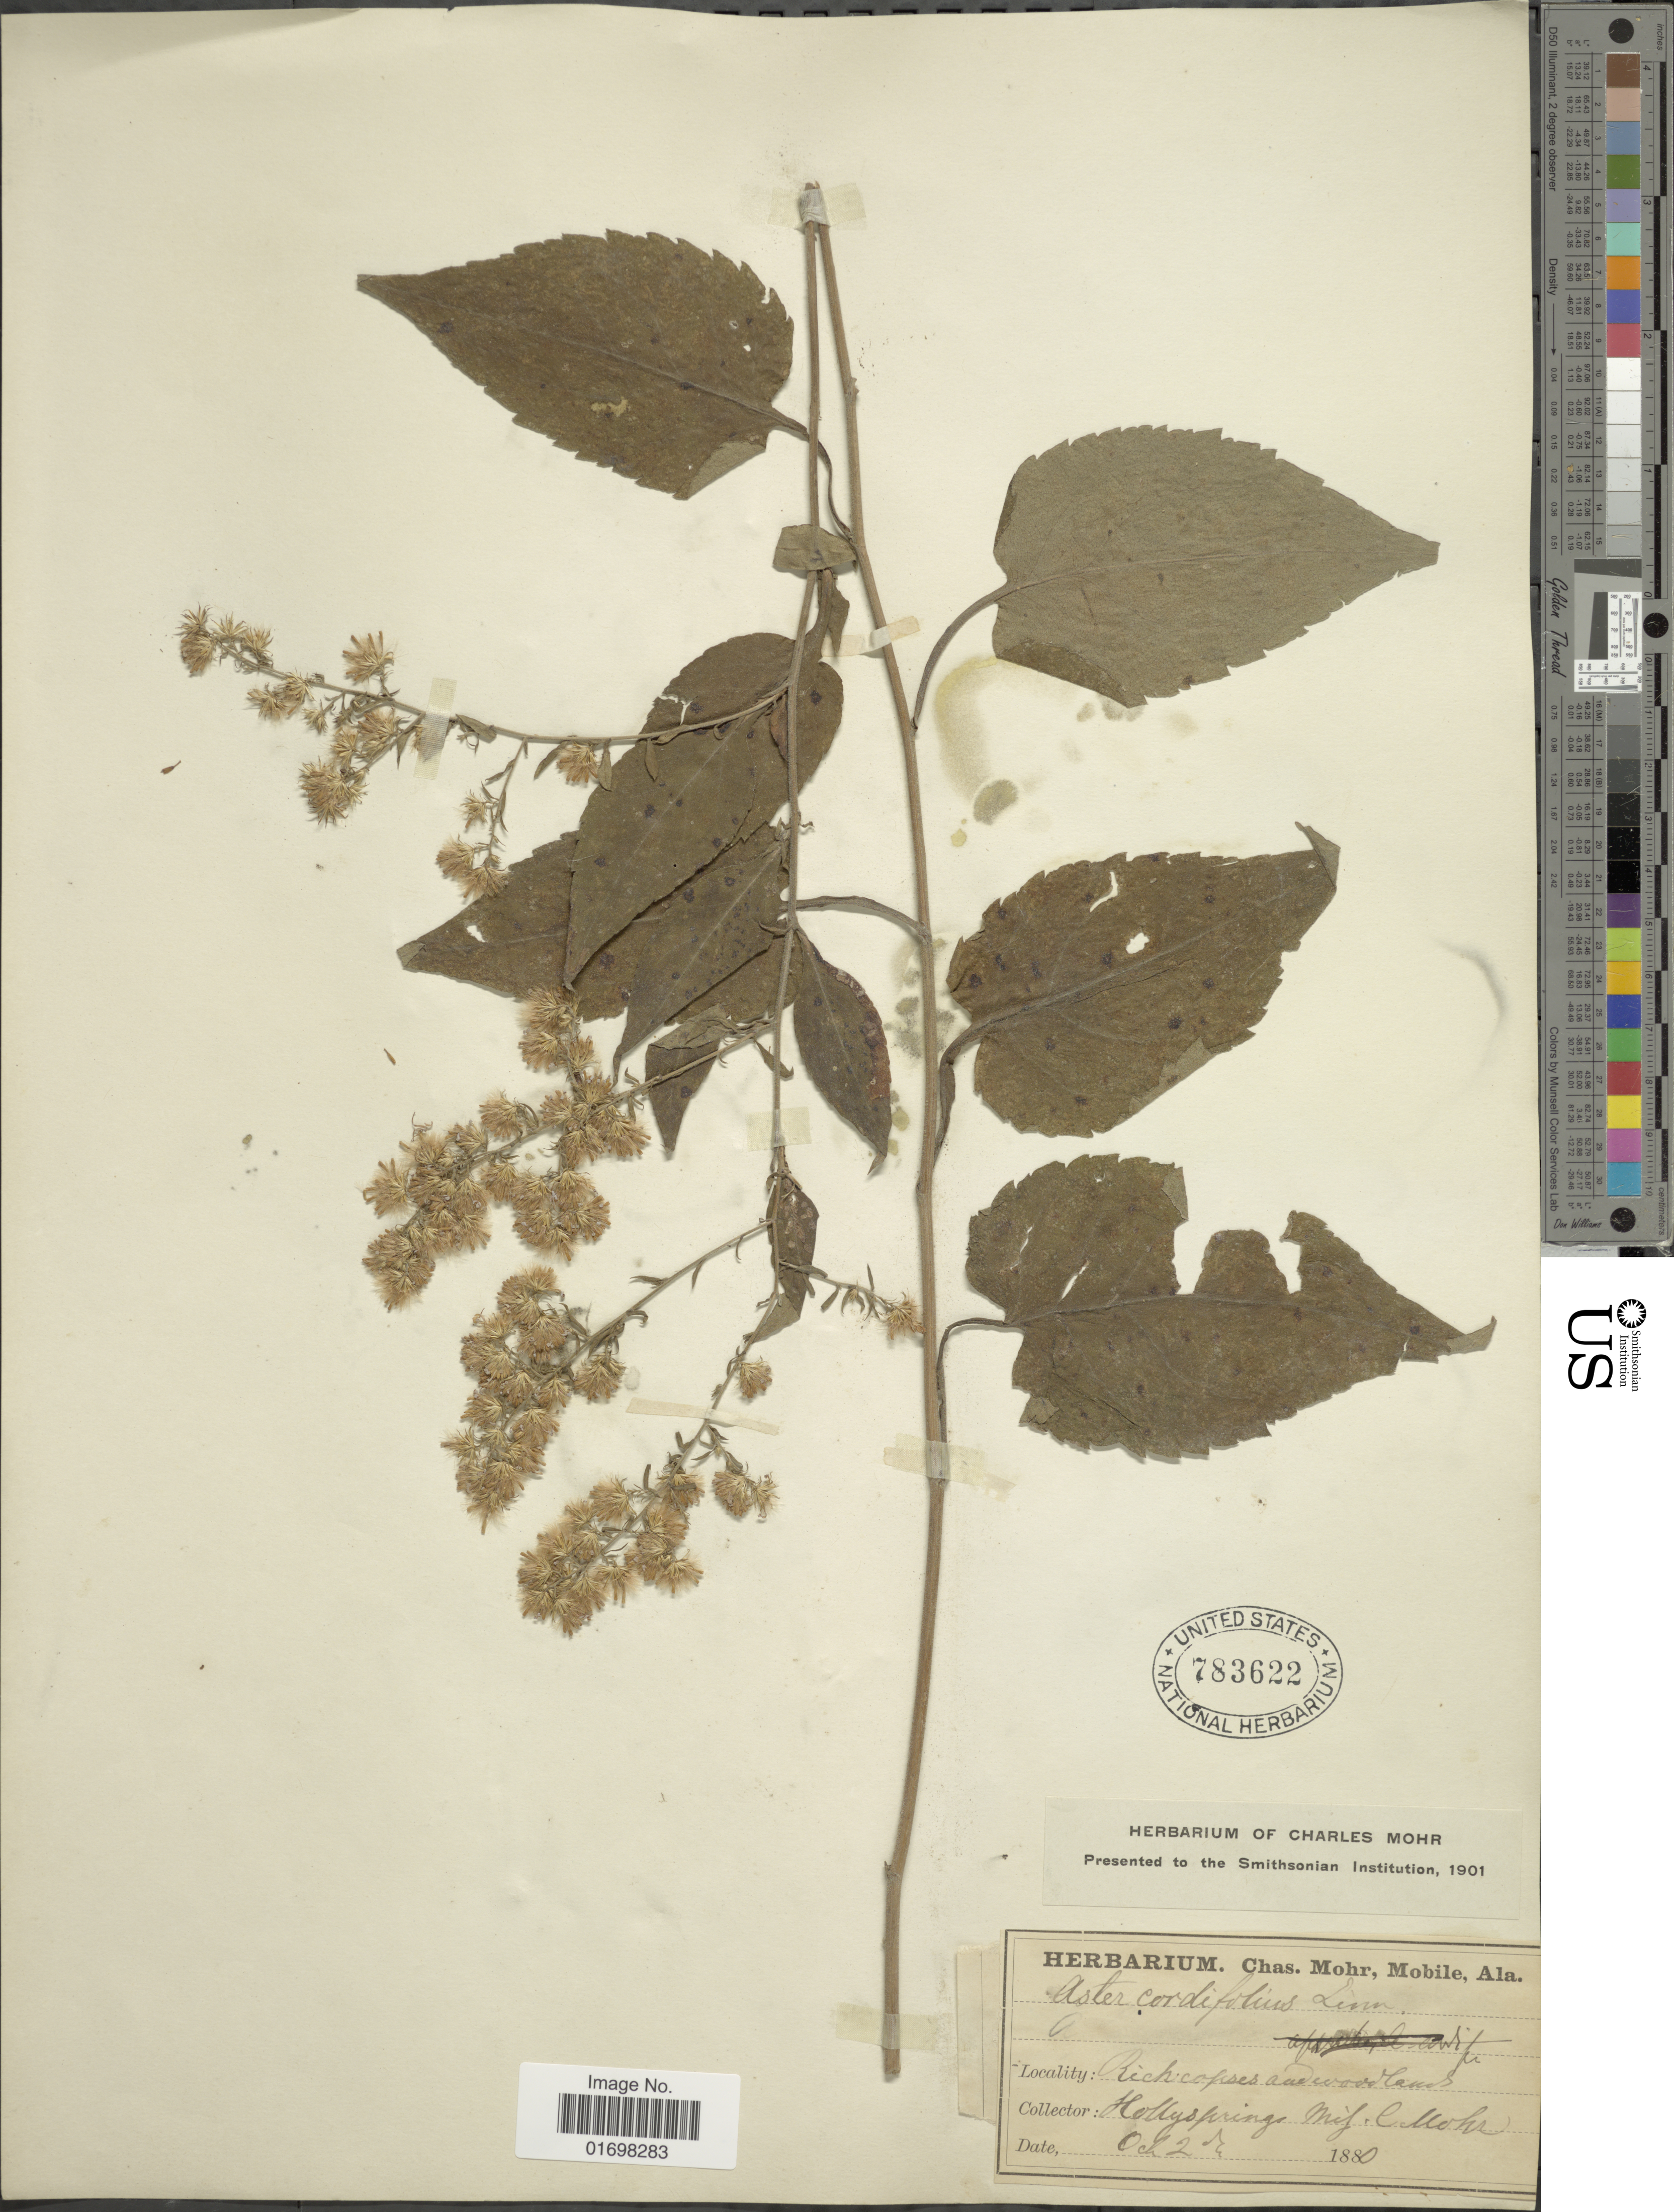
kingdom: Plantae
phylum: Tracheophyta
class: Magnoliopsida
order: Asterales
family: Asteraceae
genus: Symphyotrichum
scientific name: Symphyotrichum cordifolium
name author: (L.) G.L. Nesom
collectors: Mohr, C. T. (herbarium)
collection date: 1880-10-02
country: United States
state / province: North Carolina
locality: Holly springs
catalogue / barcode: US 783622